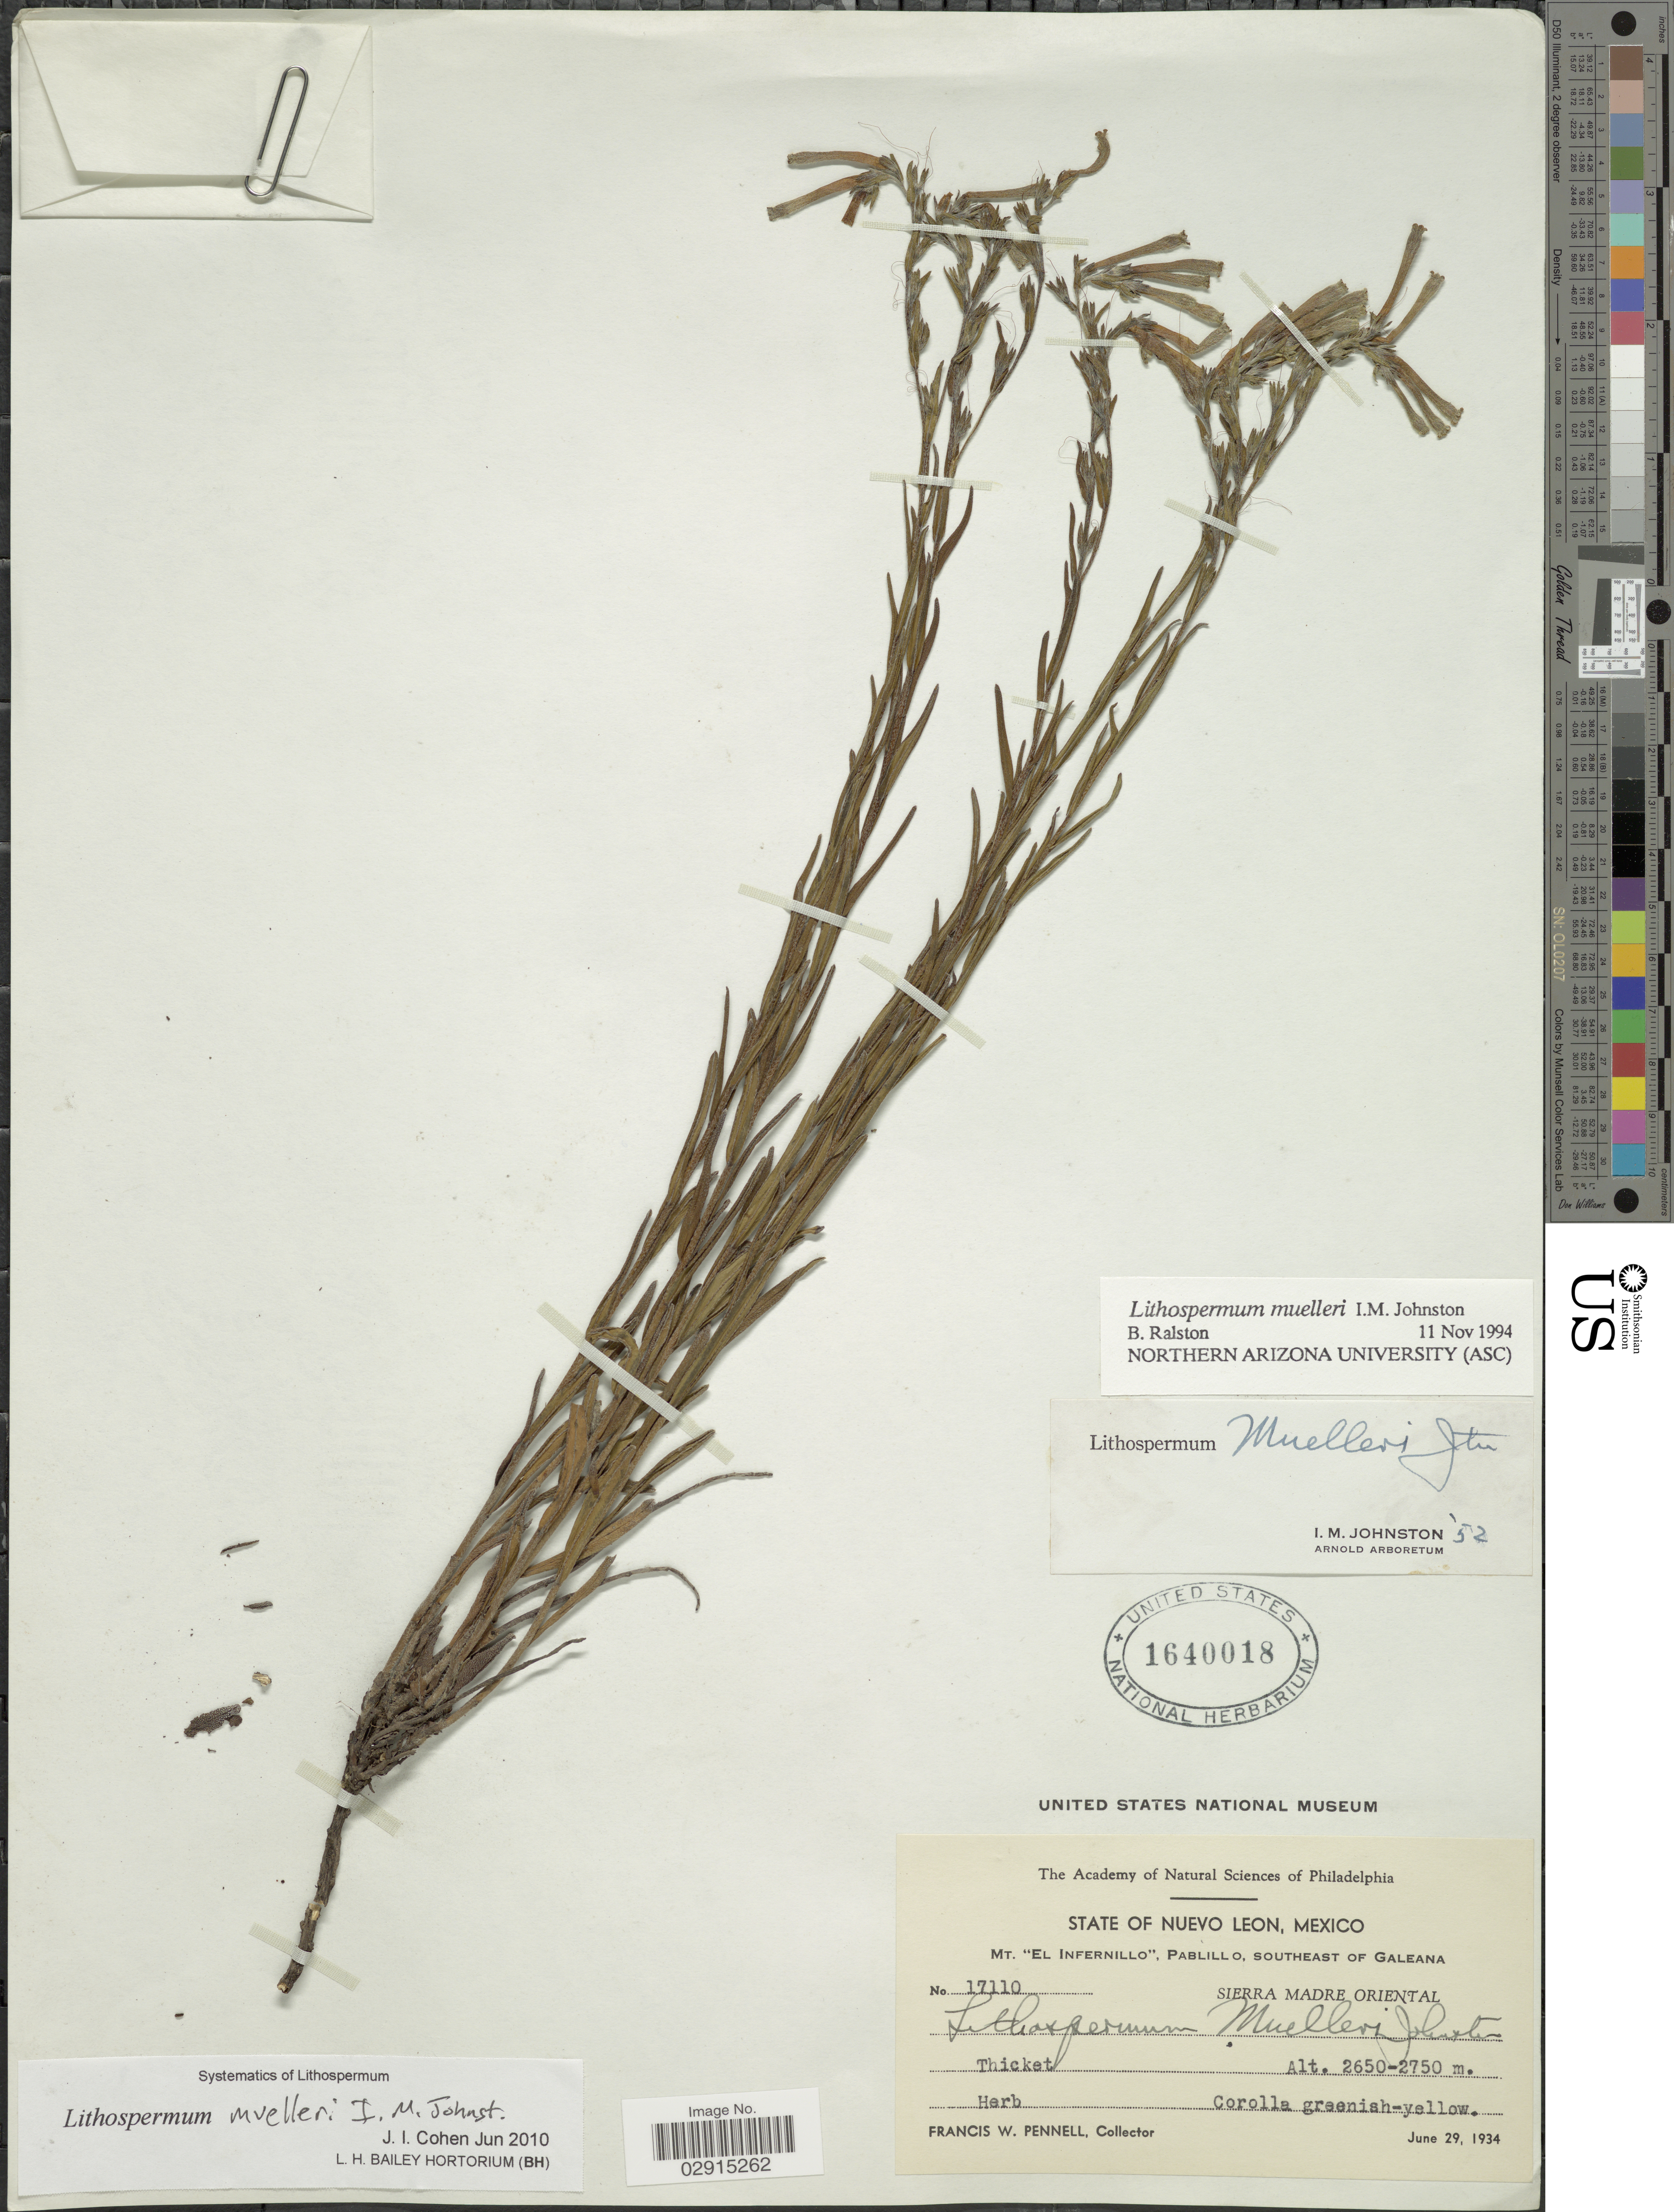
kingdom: Plantae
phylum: Tracheophyta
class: Magnoliopsida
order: Boraginales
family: Boraginaceae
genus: Lithospermum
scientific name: Lithospermum muelleri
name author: I.M. Johnst.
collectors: F. W. Pennell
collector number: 17110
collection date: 1934-06-29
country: Mexico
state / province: Nuevo León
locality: Mt. "El Infernillo", Pablillo, Southeast of Galeana. Sierra Madre Oriental.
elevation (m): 2650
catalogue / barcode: US 1640018